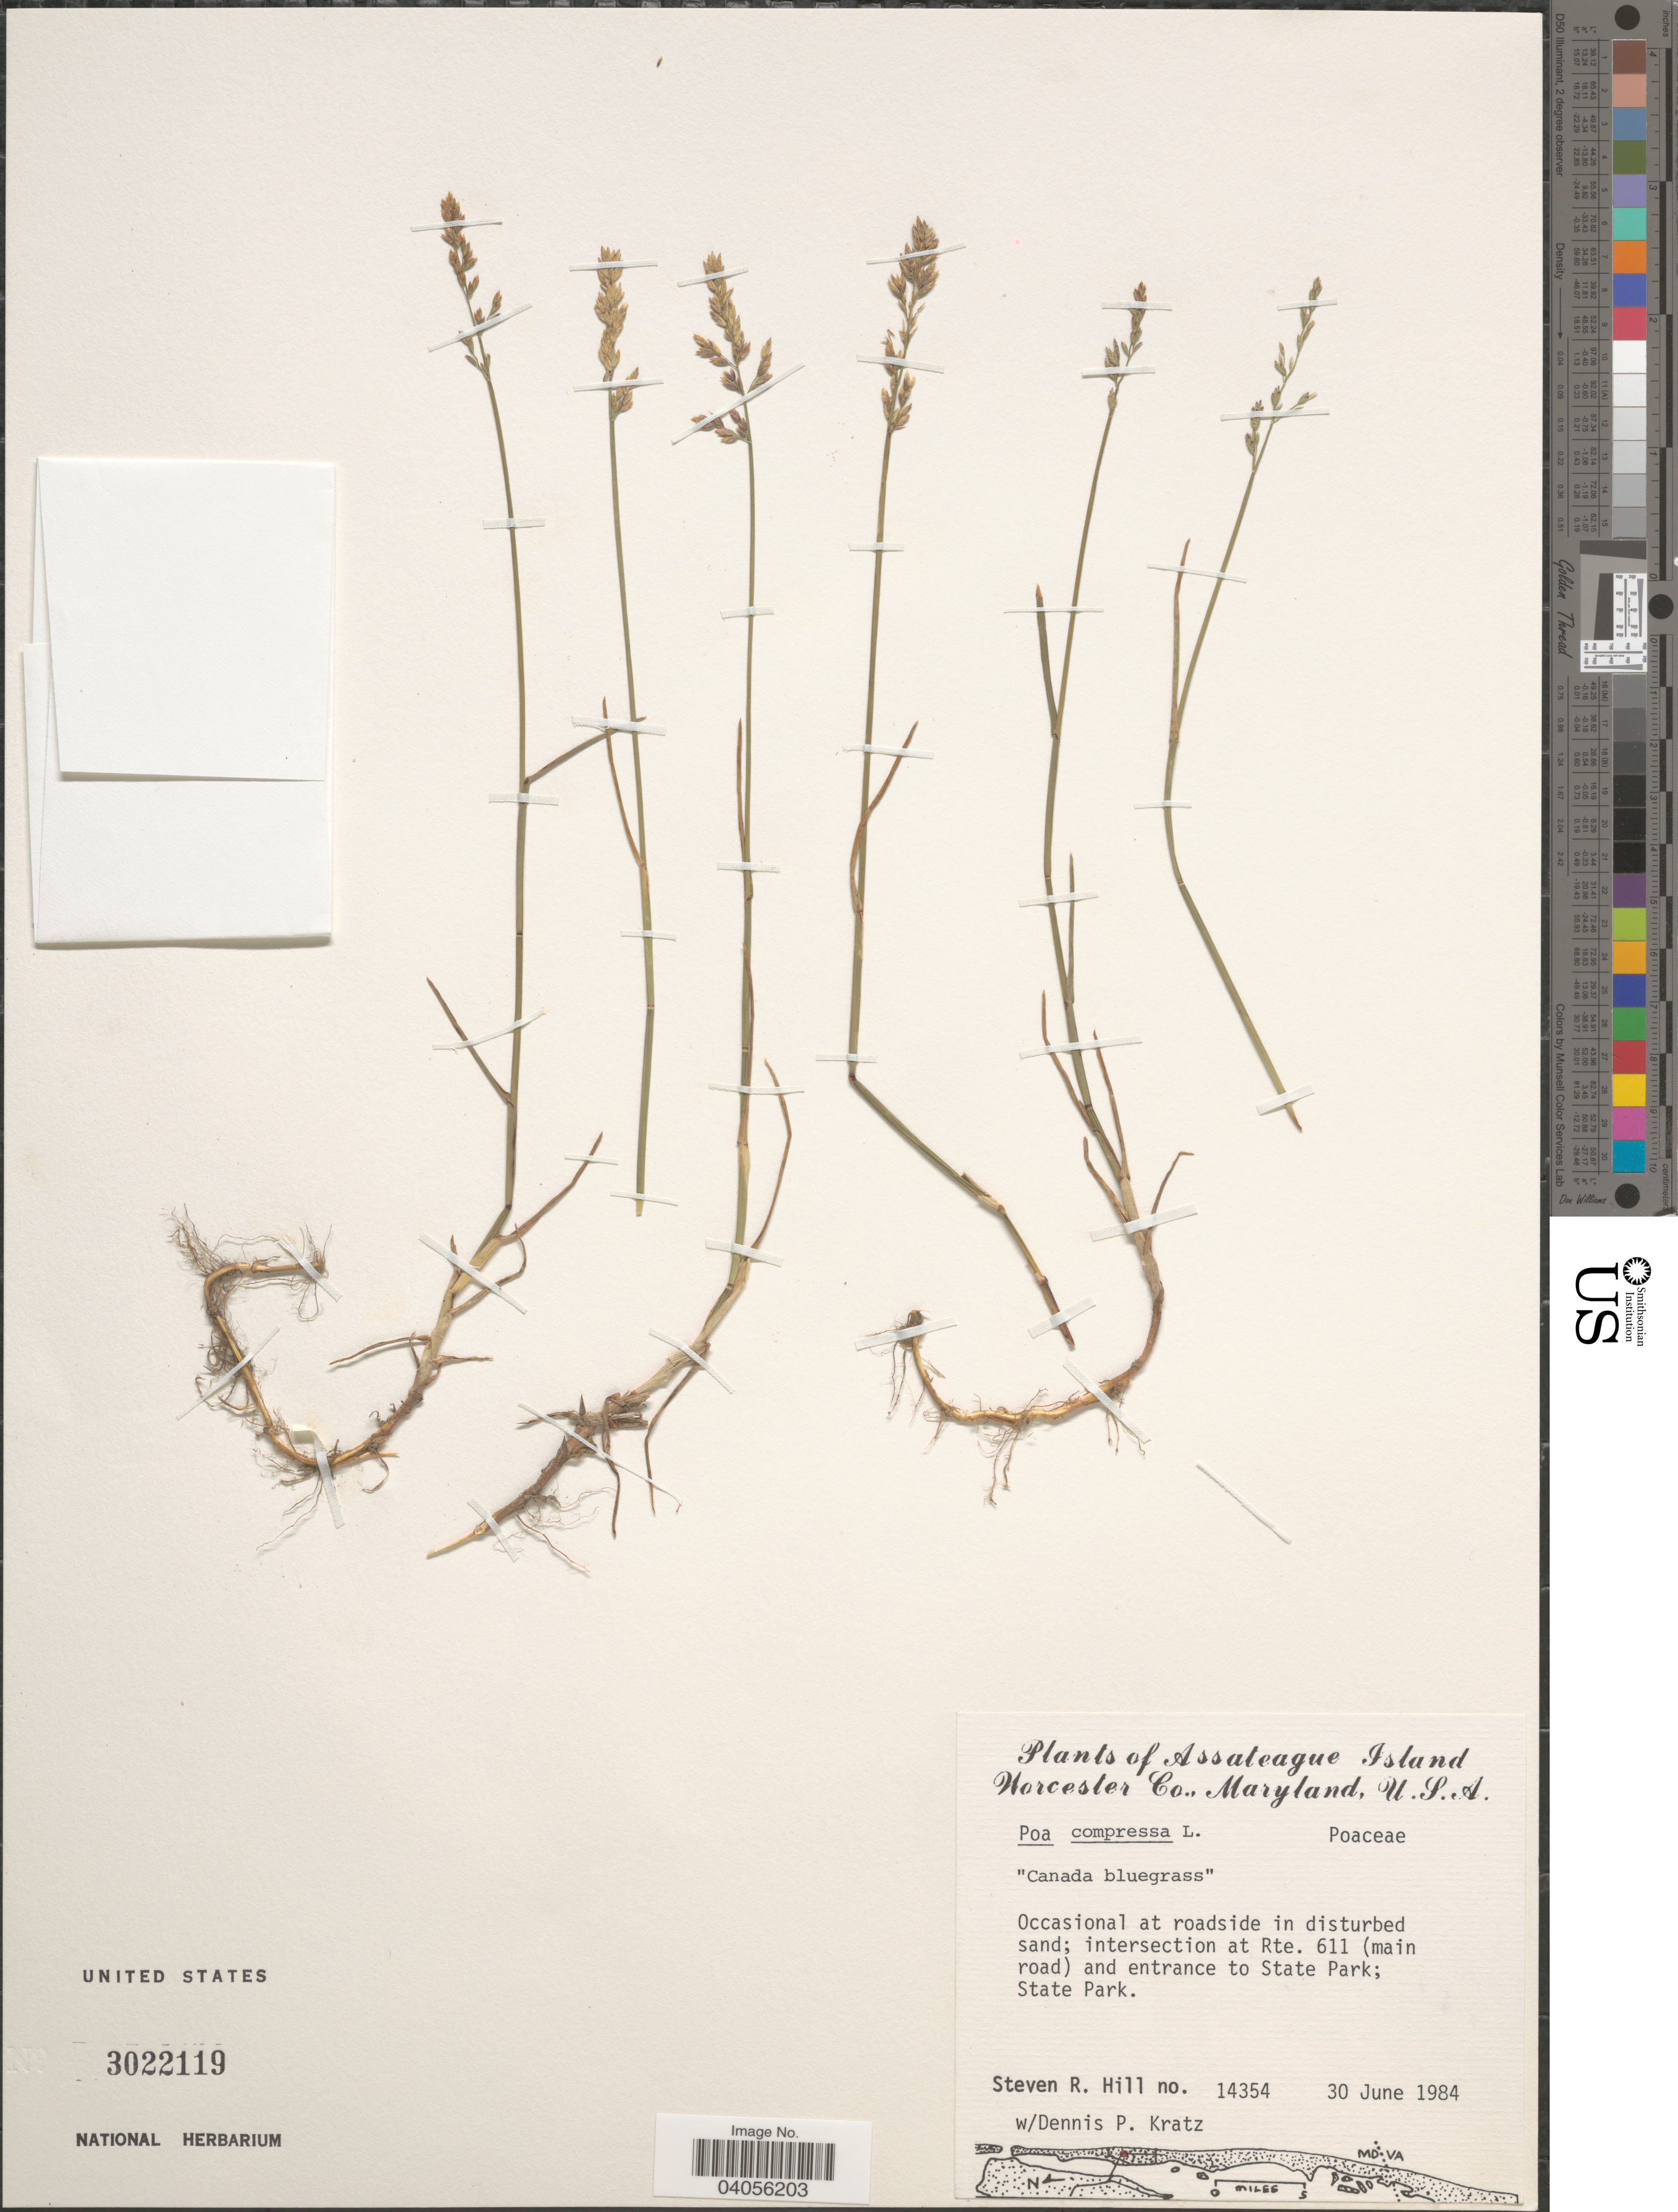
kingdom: Plantae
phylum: Tracheophyta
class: Liliopsida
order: Poales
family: Poaceae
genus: Poa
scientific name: Poa compressa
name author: L.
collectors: S. Hill & D. Kratz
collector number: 14354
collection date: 1984-06-30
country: United States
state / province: Maryland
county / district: Worcester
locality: Assaleague Island, Worcester Co. Occasional at roadside in disturbed sand; intersection at Rte. 611 (main road) and entrance to State Park; State Park.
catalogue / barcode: US 3022119